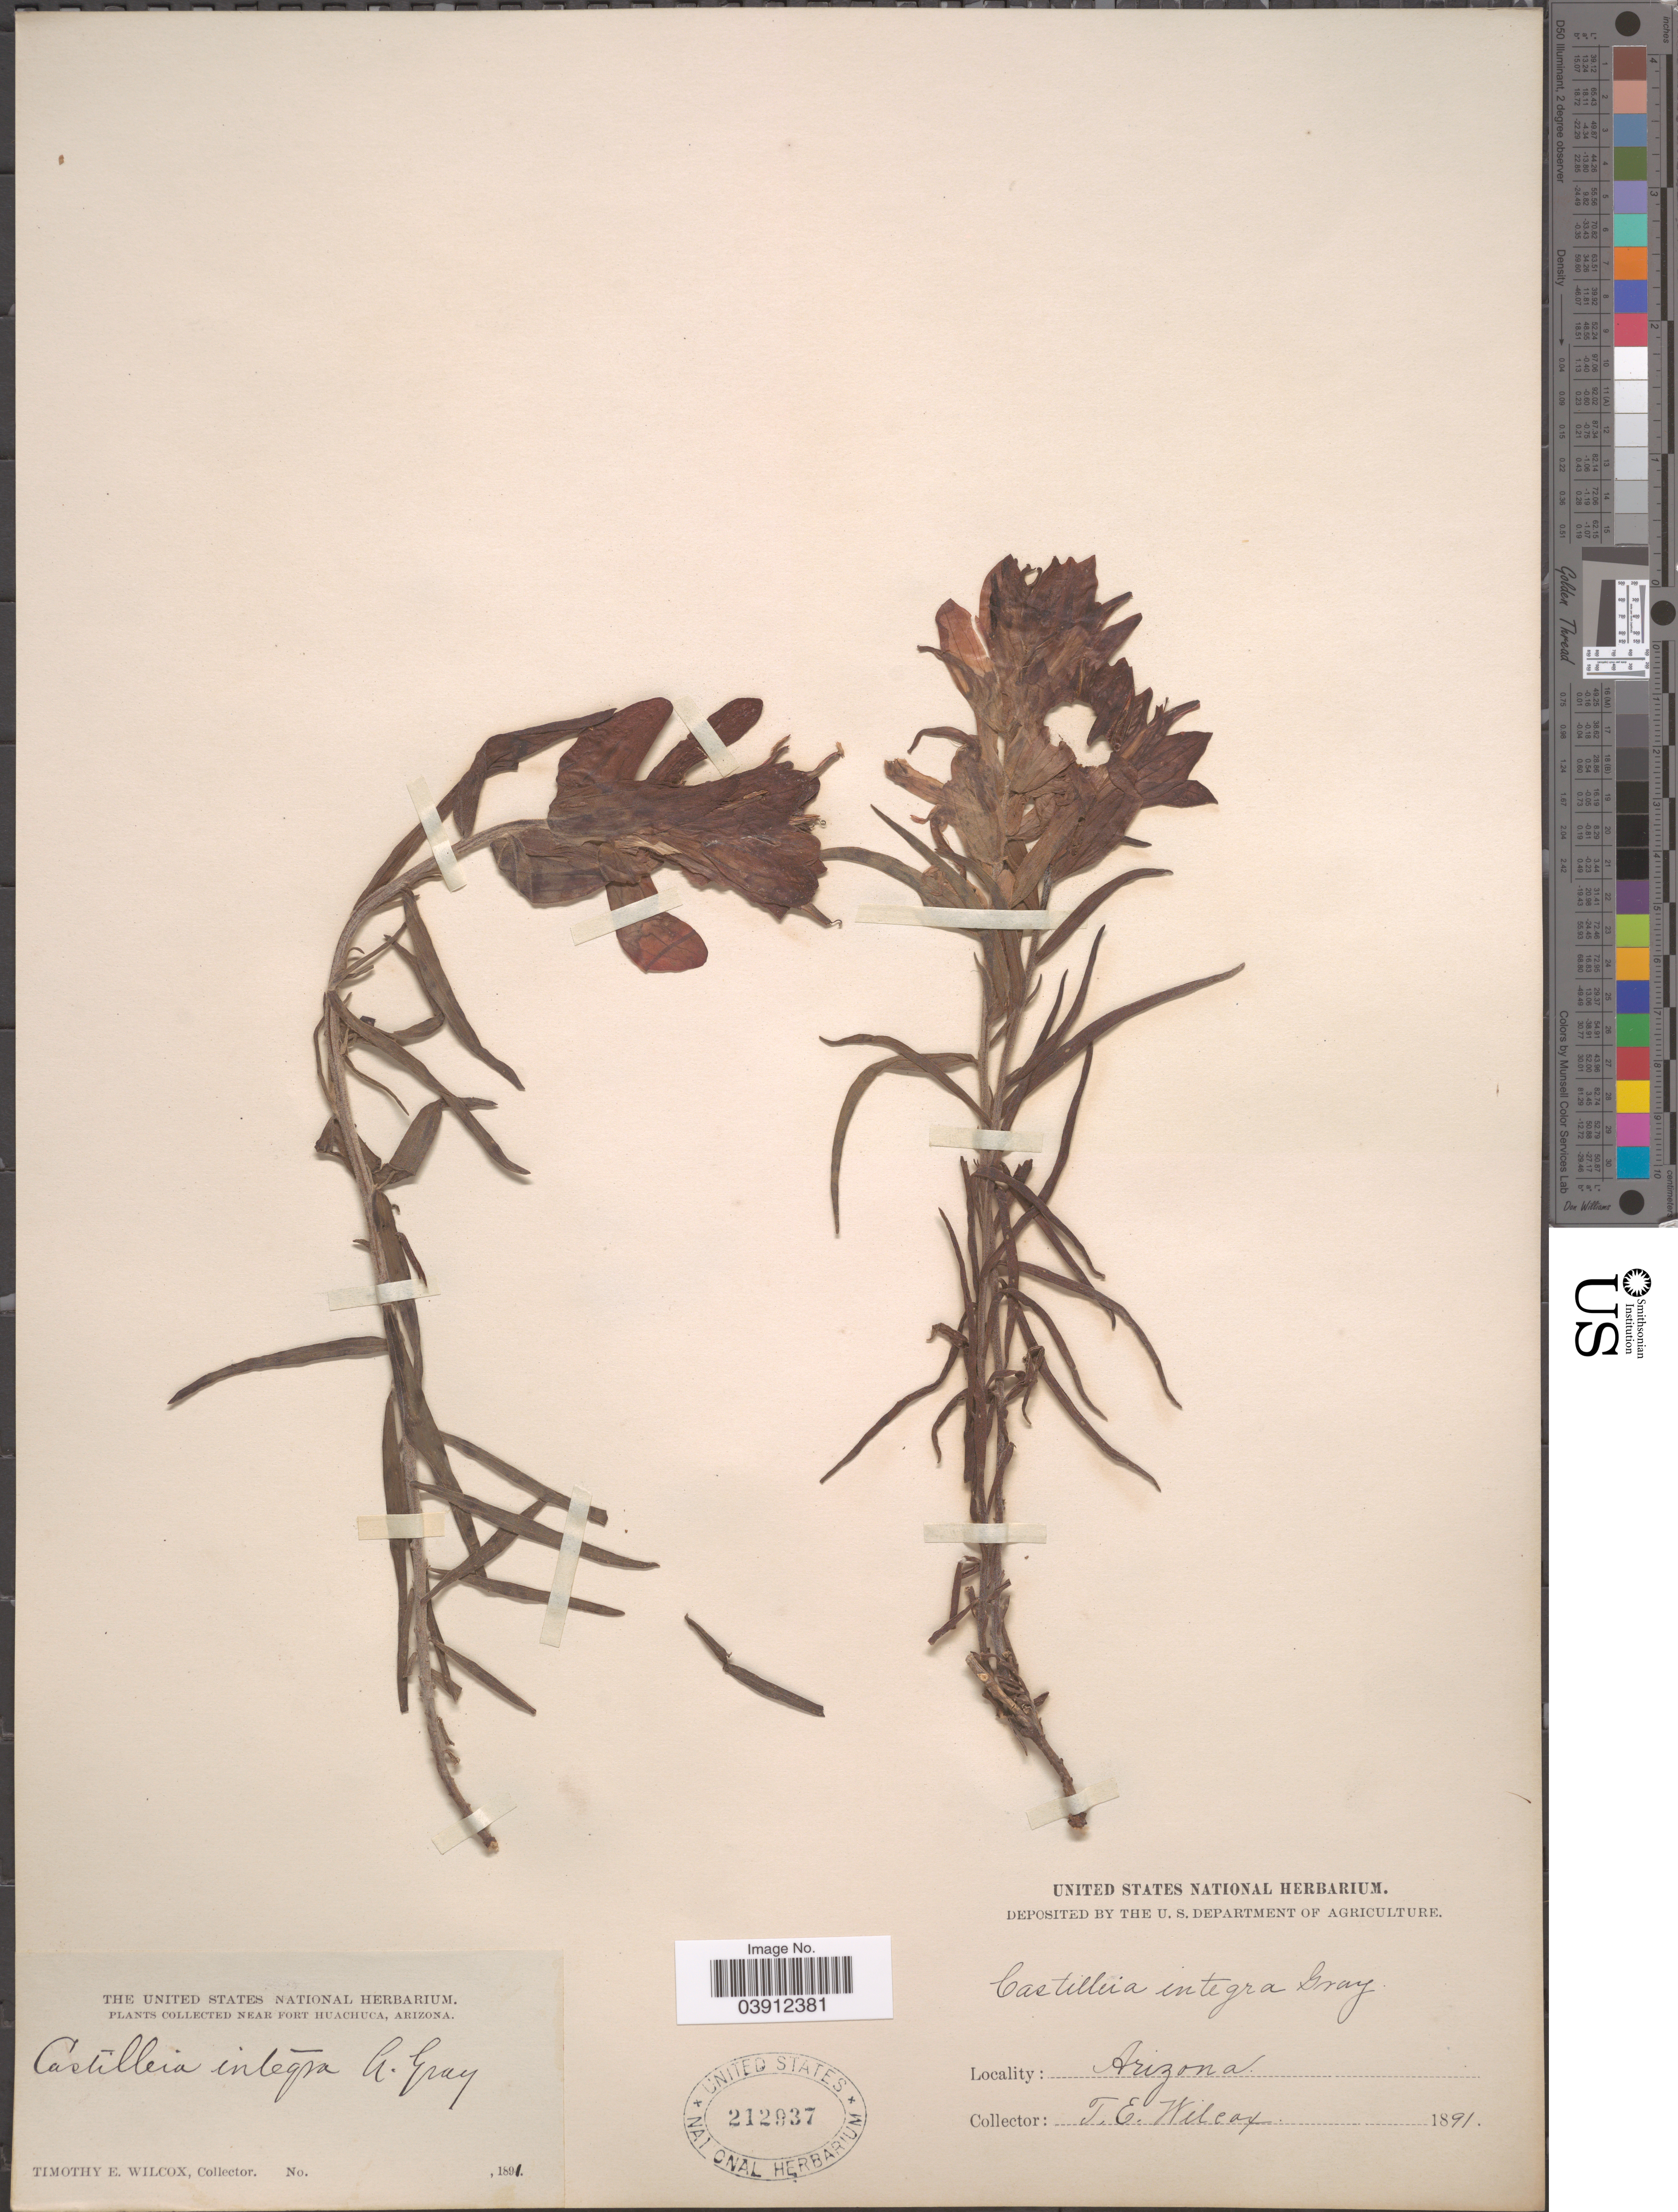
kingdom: Plantae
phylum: Tracheophyta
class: Magnoliopsida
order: Lamiales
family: Orobanchaceae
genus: Castilleja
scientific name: Castilleja integra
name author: A. Gray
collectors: T. E. Wilcox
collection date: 1891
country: United States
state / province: Arizona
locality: Near Fort Huachuca.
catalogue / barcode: US 212937